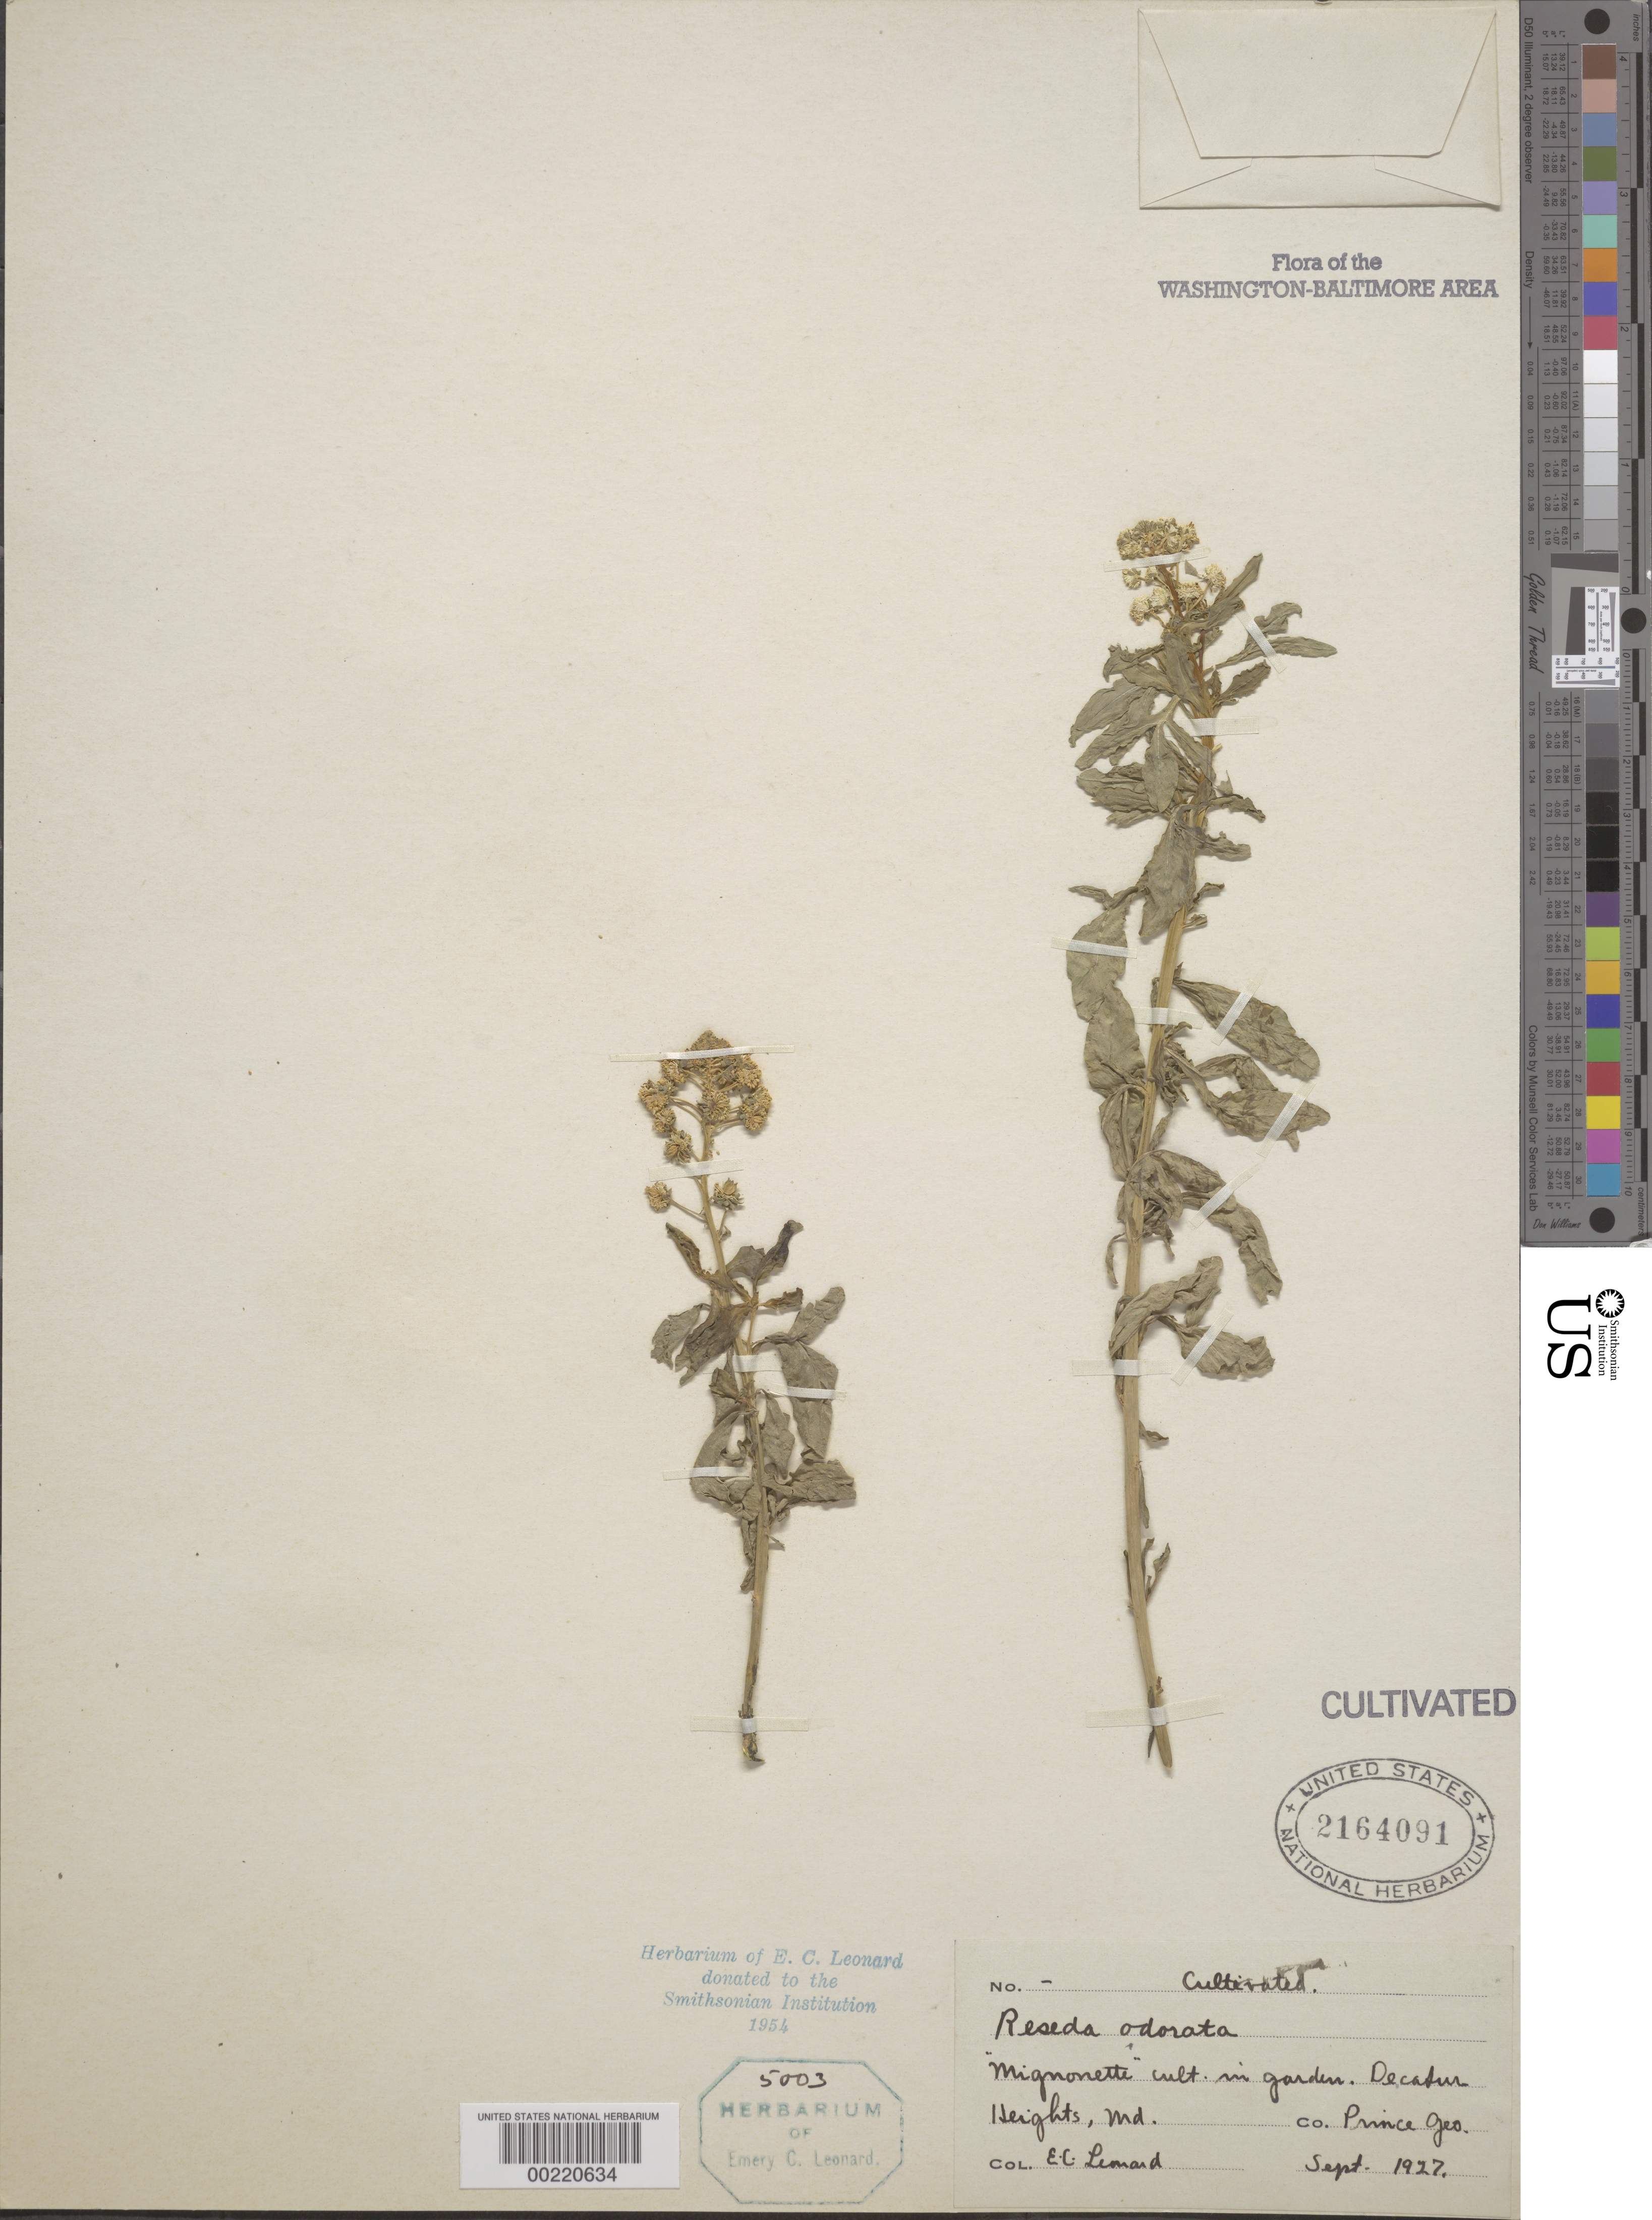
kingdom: Plantae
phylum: Tracheophyta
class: Magnoliopsida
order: Brassicales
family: Resedaceae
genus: Reseda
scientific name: Reseda odorata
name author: L.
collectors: E. C. Leonard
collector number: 5003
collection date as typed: Sep 1927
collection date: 1927-09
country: United States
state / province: Maryland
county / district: Prince George's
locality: Decatur Heights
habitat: Garden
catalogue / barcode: US 2164091